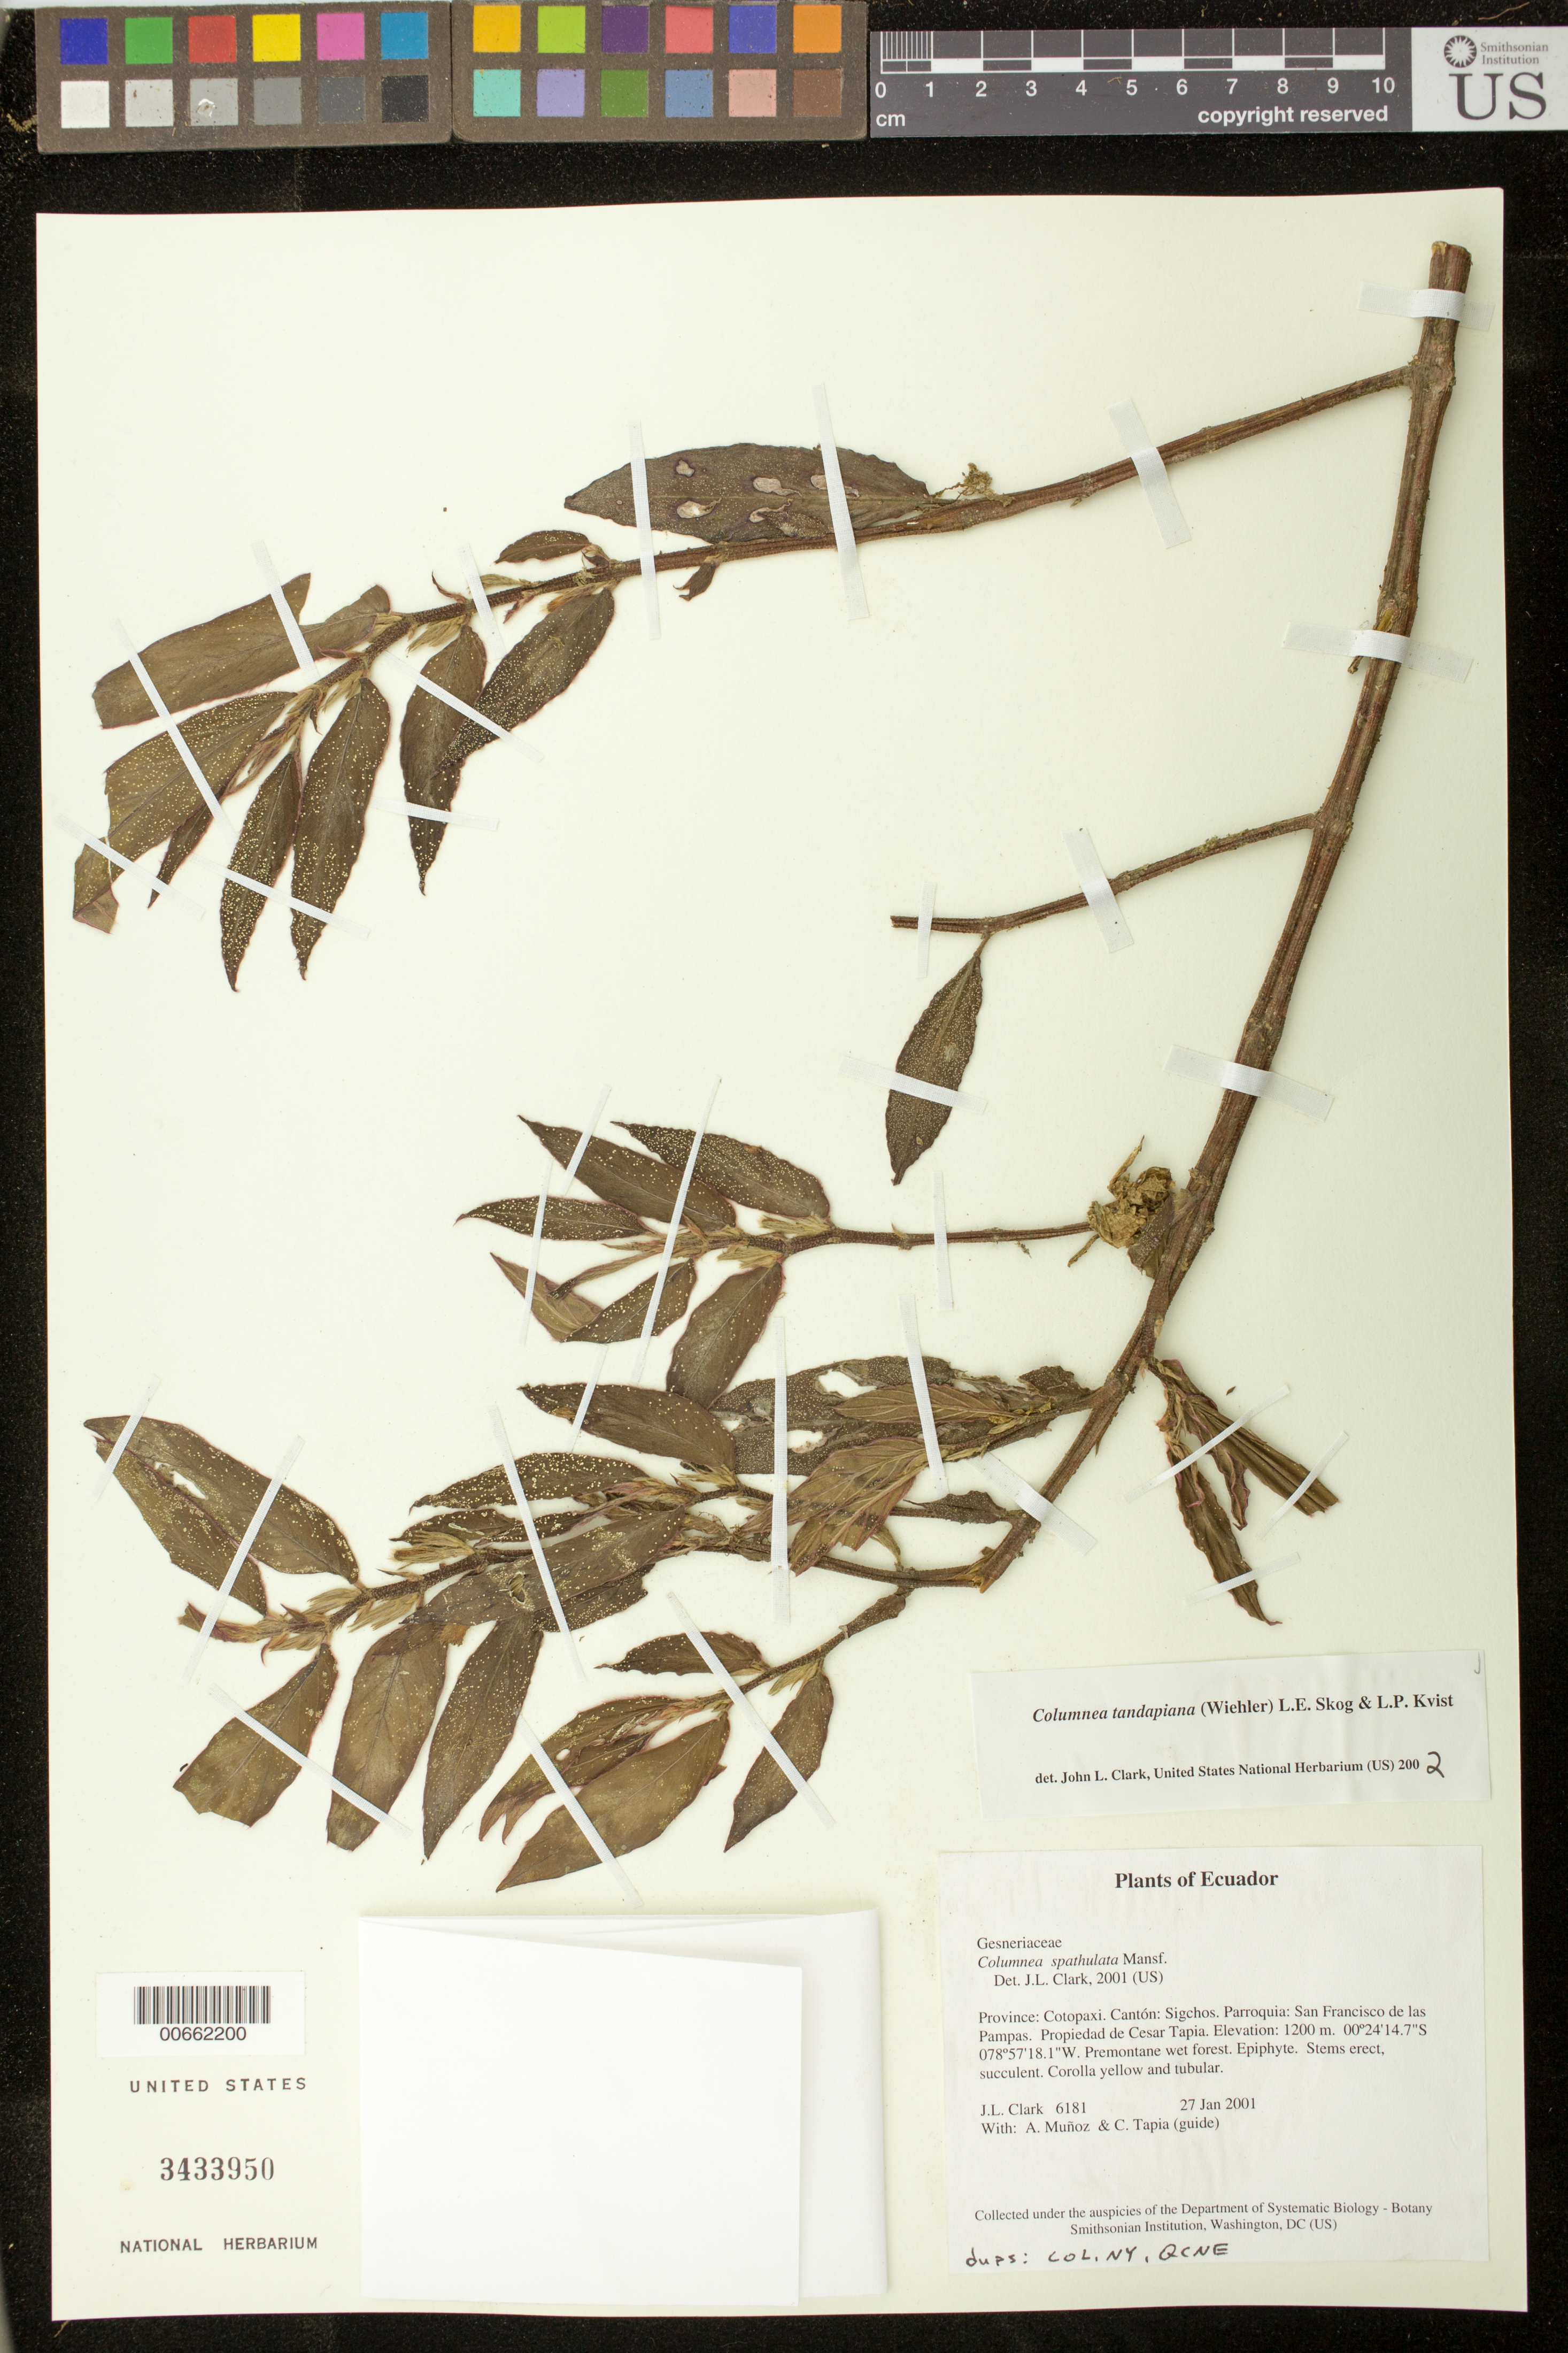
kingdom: Plantae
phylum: Tracheophyta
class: Magnoliopsida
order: Lamiales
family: Gesneriaceae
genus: Columnea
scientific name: Columnea tandapiana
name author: (Wiehler) L.E. Skog & L.P. Kvist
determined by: Clark, J. L., (SEL), The Marie Selby Botanical Garden (UNITED STATES)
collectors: J. L. Clark, A. Muñoz & C. Tapia (guide)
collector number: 6181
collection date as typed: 27 Jan 2001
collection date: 2001-01-27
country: Ecuador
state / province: Cotopaxi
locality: Sigchos. Parroquia: San Francisco de las Pampas. Propiedad de Cesar Tapia.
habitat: Premontane wet forest.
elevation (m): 1200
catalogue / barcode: US 3433950